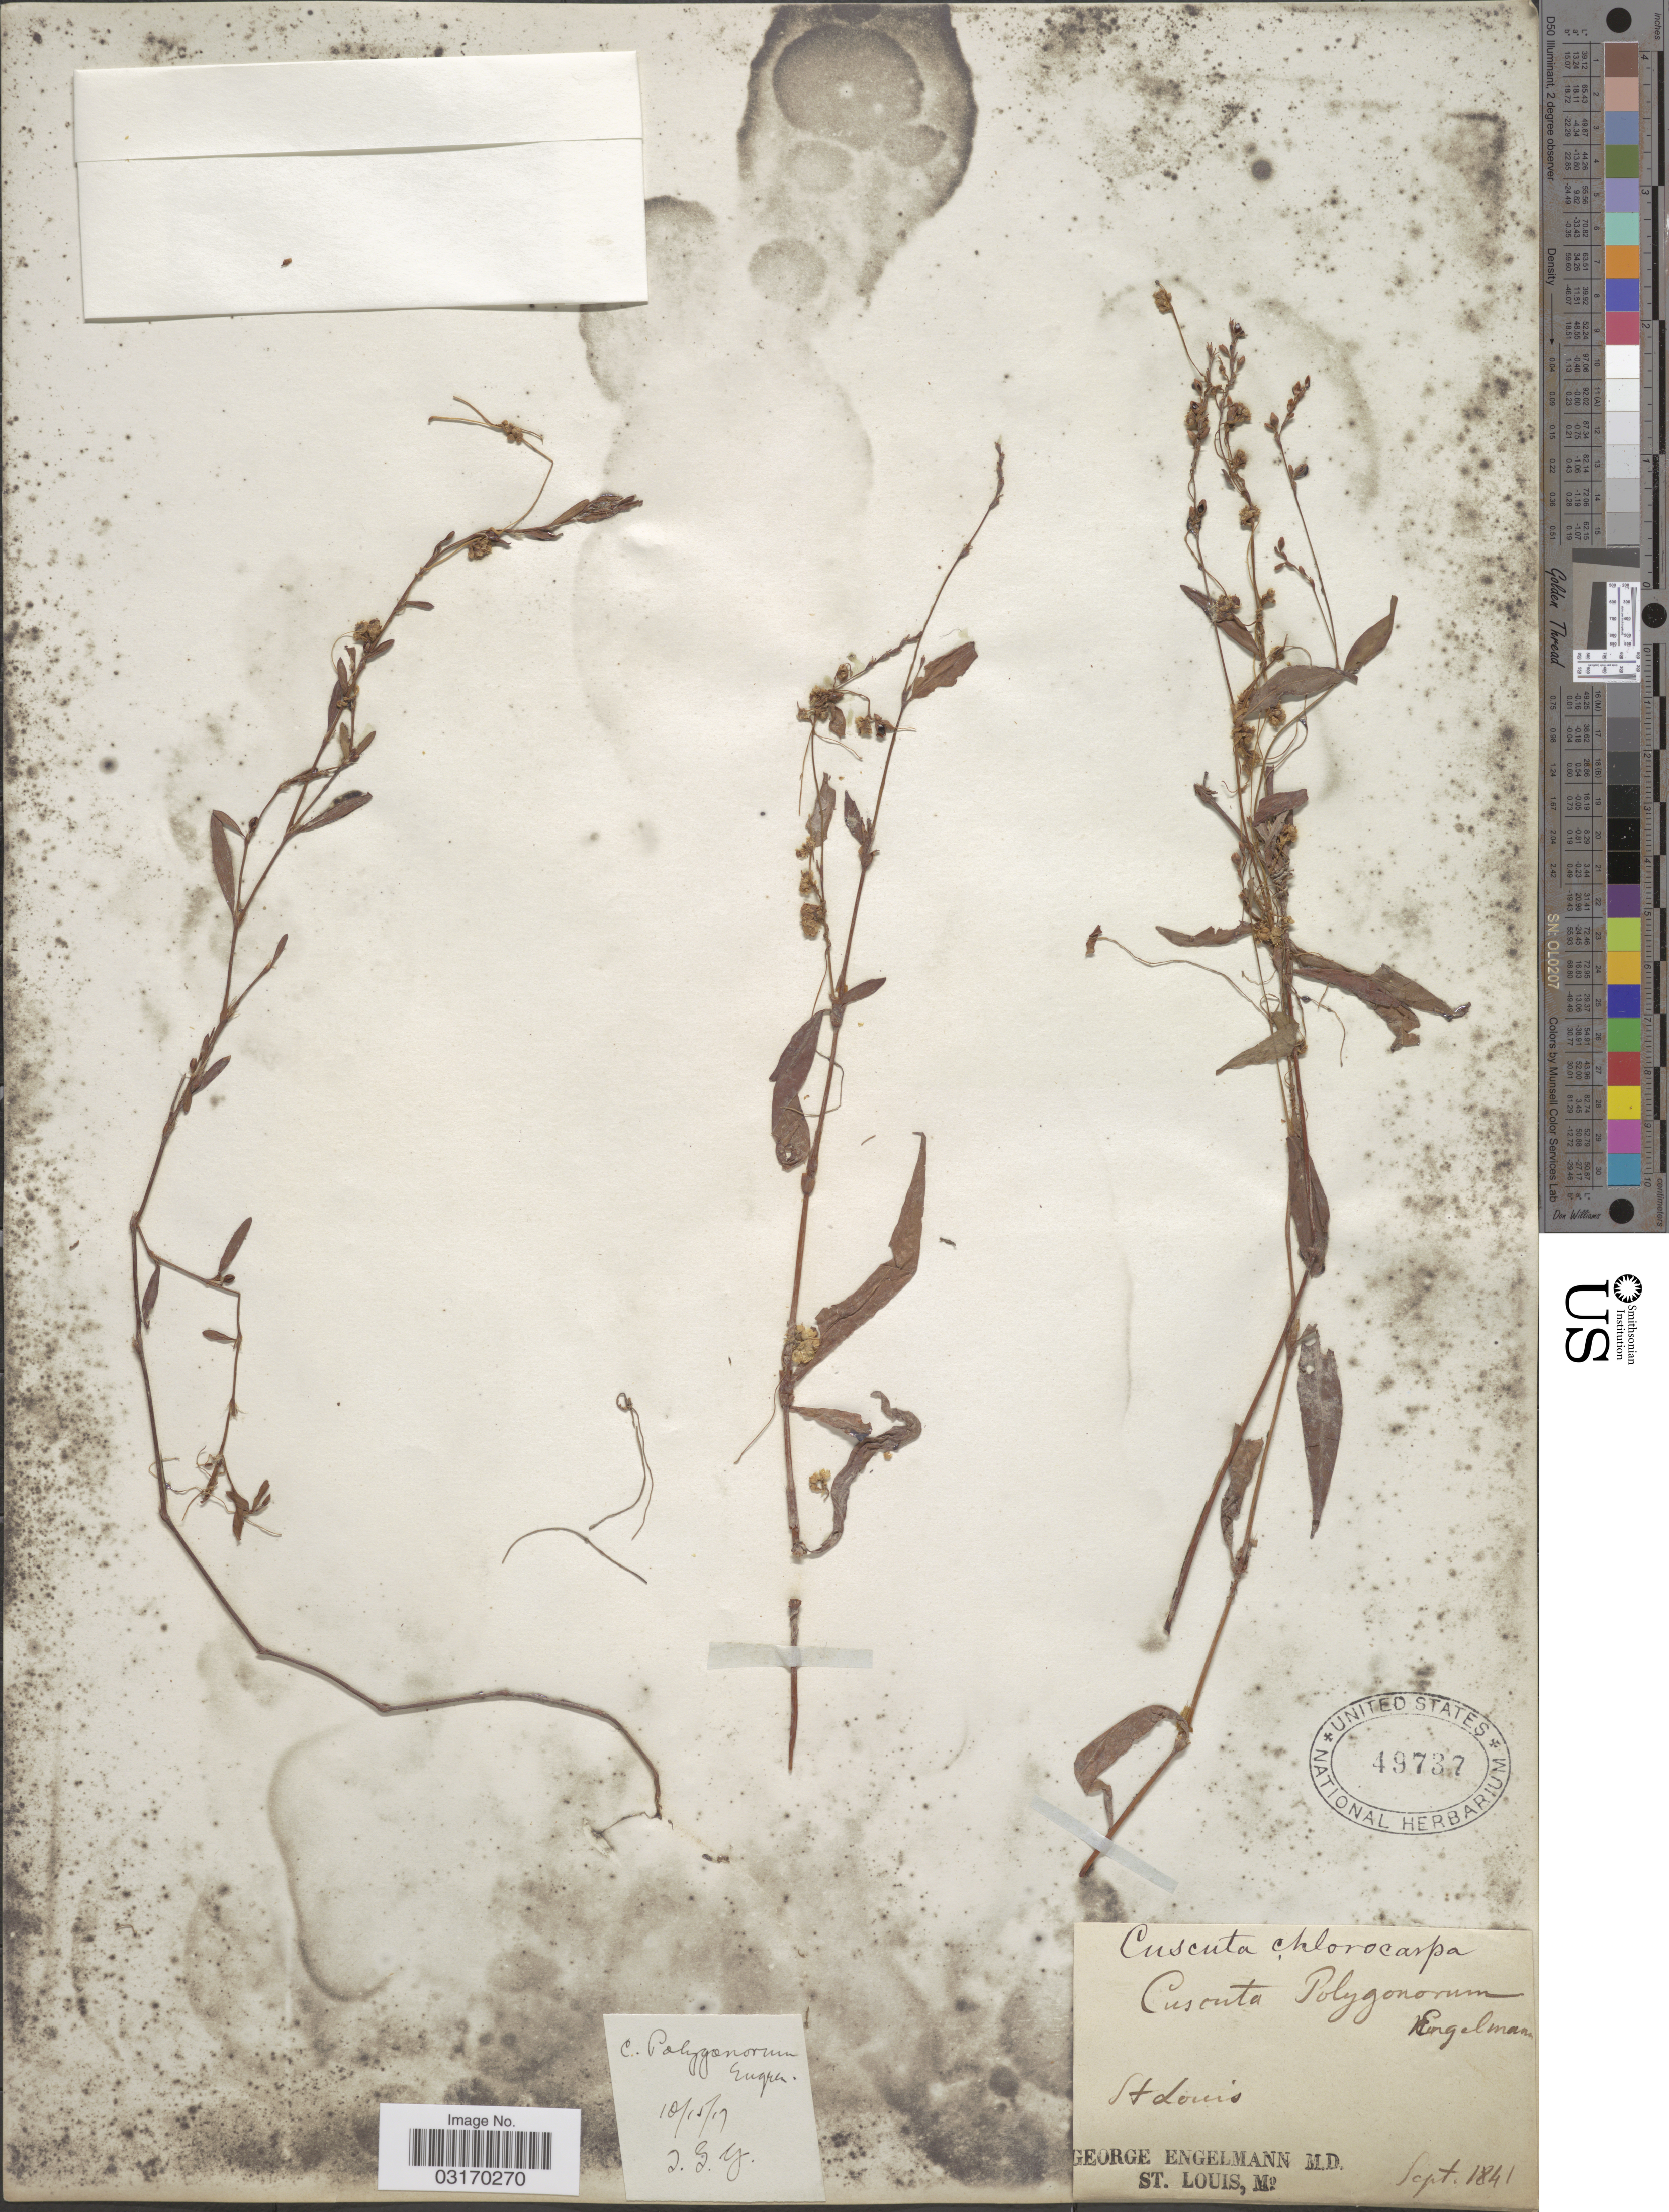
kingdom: Plantae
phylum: Tracheophyta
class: Magnoliopsida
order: Solanales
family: Convolvulaceae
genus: Cuscuta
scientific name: Cuscuta polygonorum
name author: Engelm.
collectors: G. Engelmann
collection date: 1841-09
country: United States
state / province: Missouri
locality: St. Louis.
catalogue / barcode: US 49737